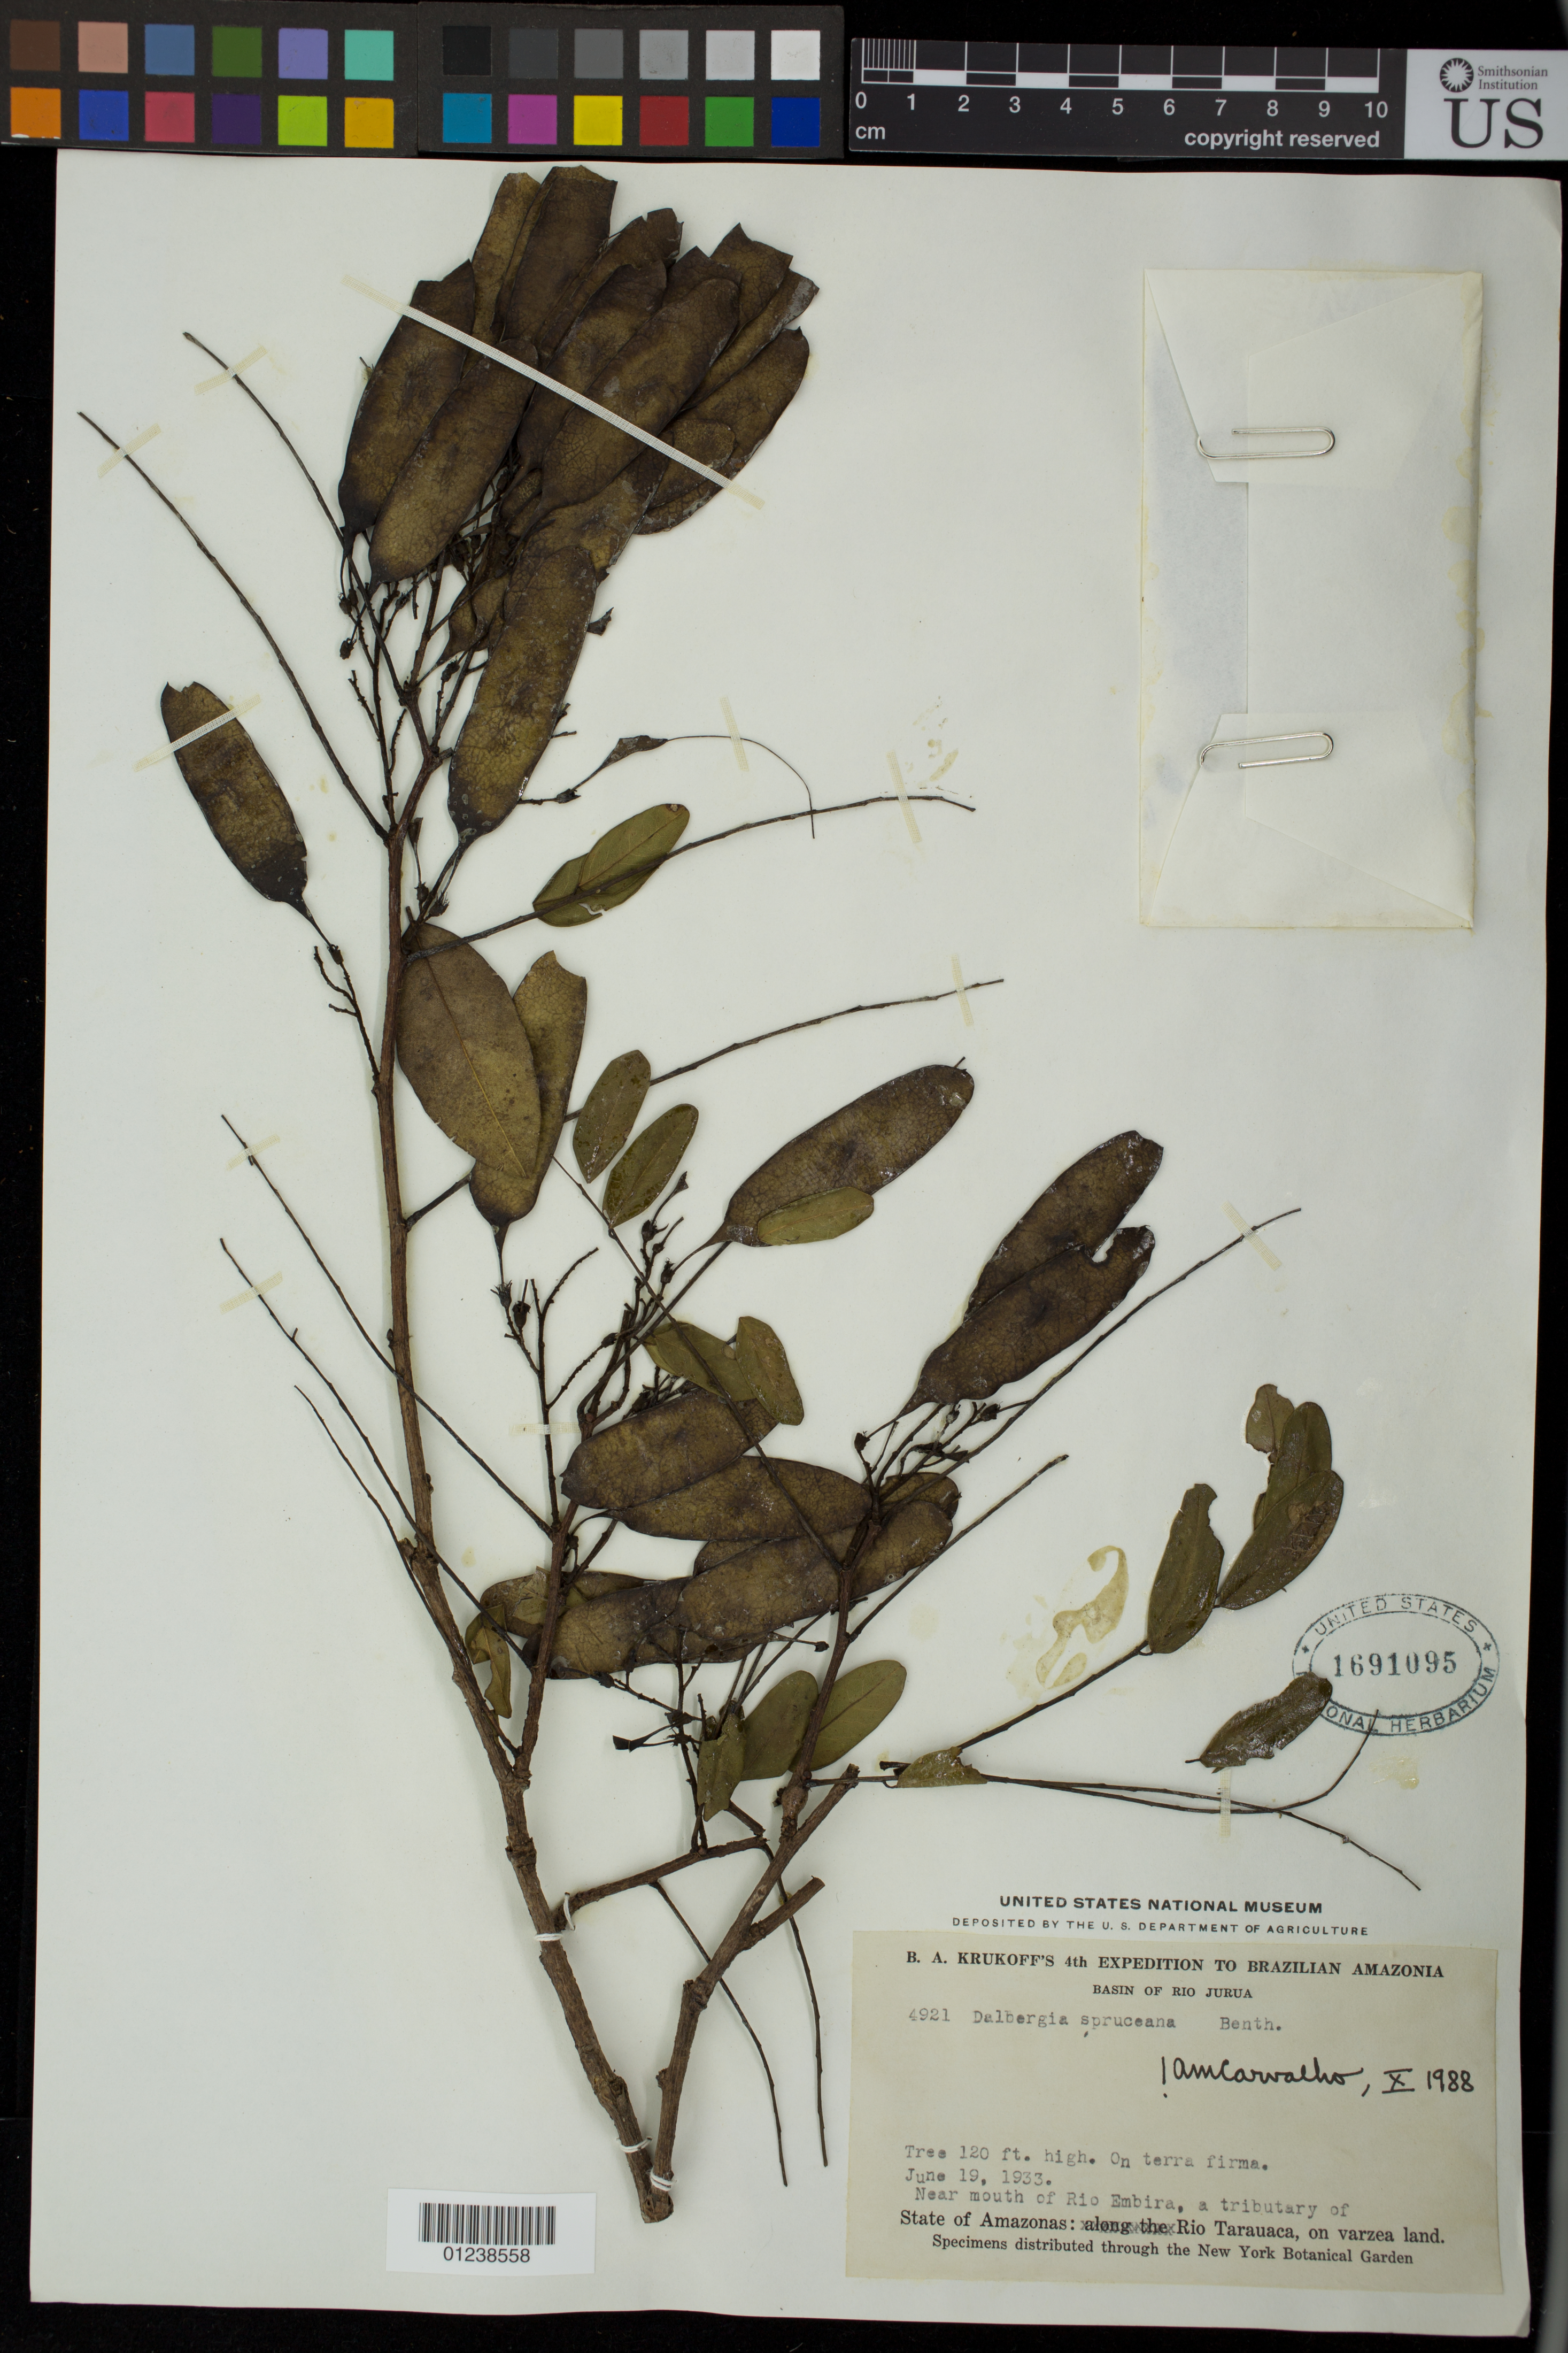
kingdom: Plantae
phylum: Tracheophyta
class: Magnoliopsida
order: Fabales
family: Fabaceae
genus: Dalbergia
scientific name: Dalbergia spruceana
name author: Benth.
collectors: B. A. Krukoff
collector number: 4921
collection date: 1933-06-19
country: Brazil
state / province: Amazonas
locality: Near mouth of Rio Embira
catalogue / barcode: US 1691095